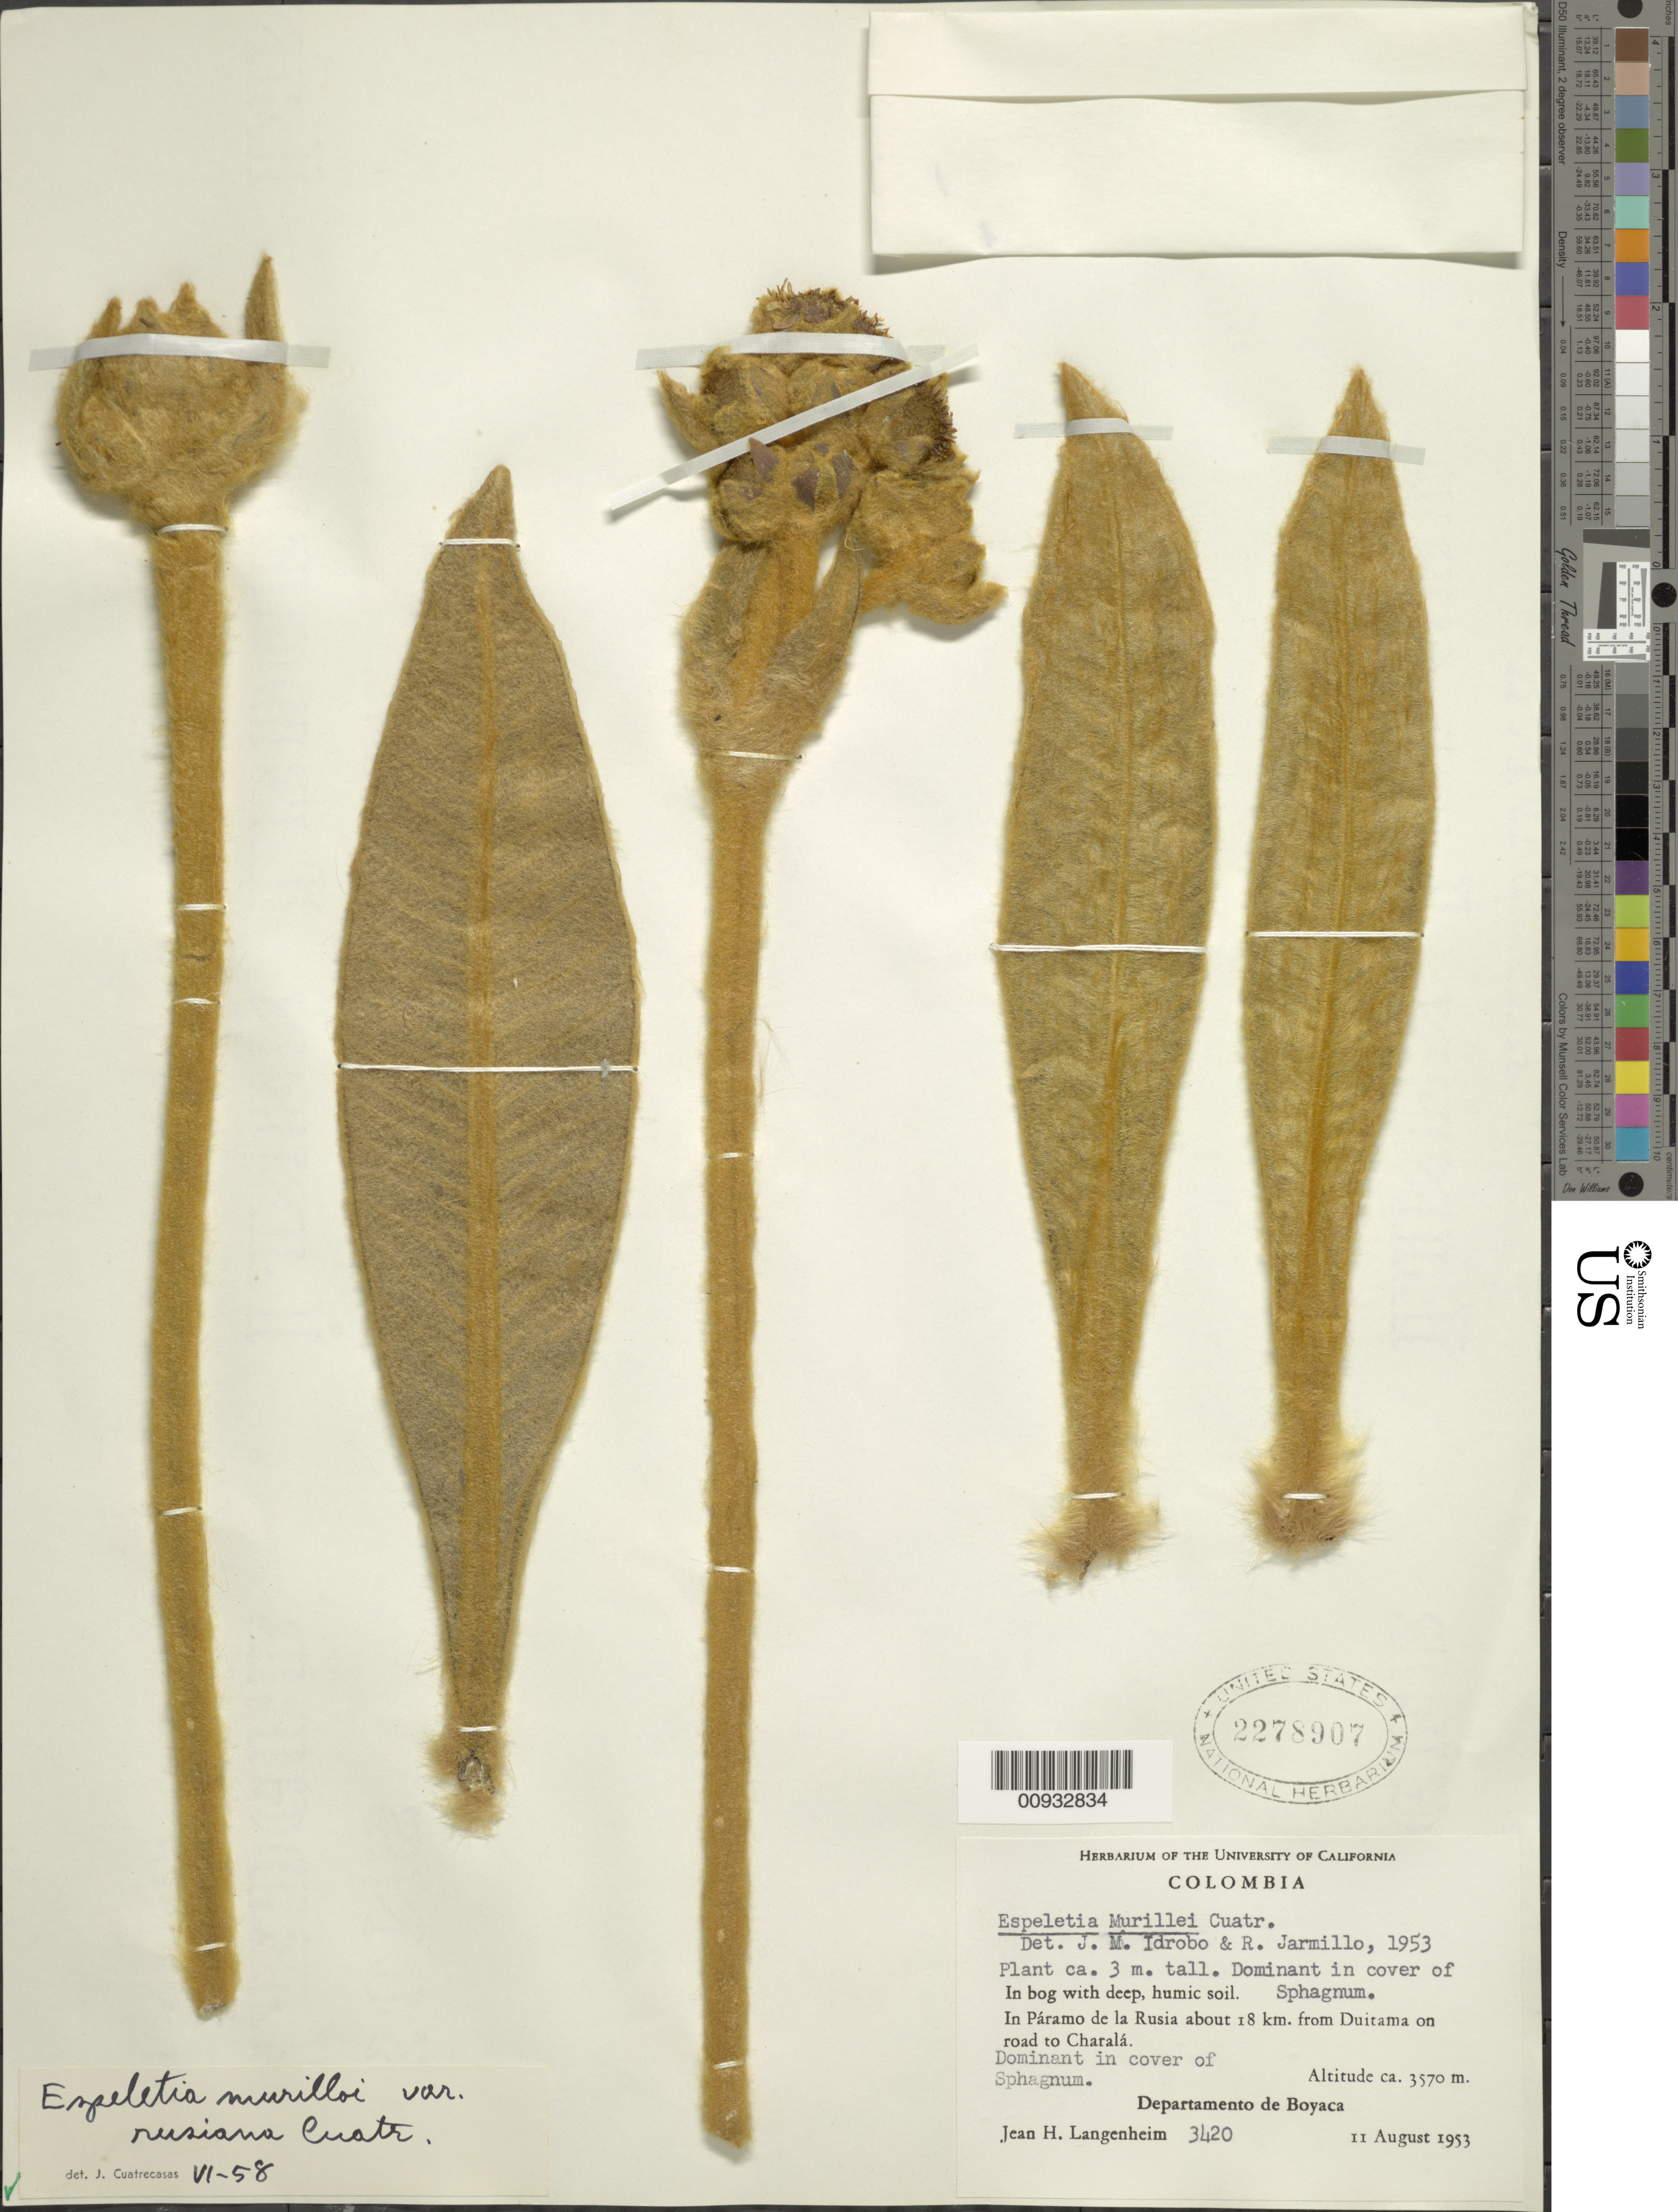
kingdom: Plantae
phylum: Tracheophyta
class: Magnoliopsida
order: Asterales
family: Asteraceae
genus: Espeletia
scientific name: Espeletia murilloi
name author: Cuatrec.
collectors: J. H. Langenheim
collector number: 3420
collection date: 1953-08-11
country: Colombia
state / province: Boyacá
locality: Paramo de la Rusia, about 18 km from Duitama on road to Charala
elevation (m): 3570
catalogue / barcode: US 2278907